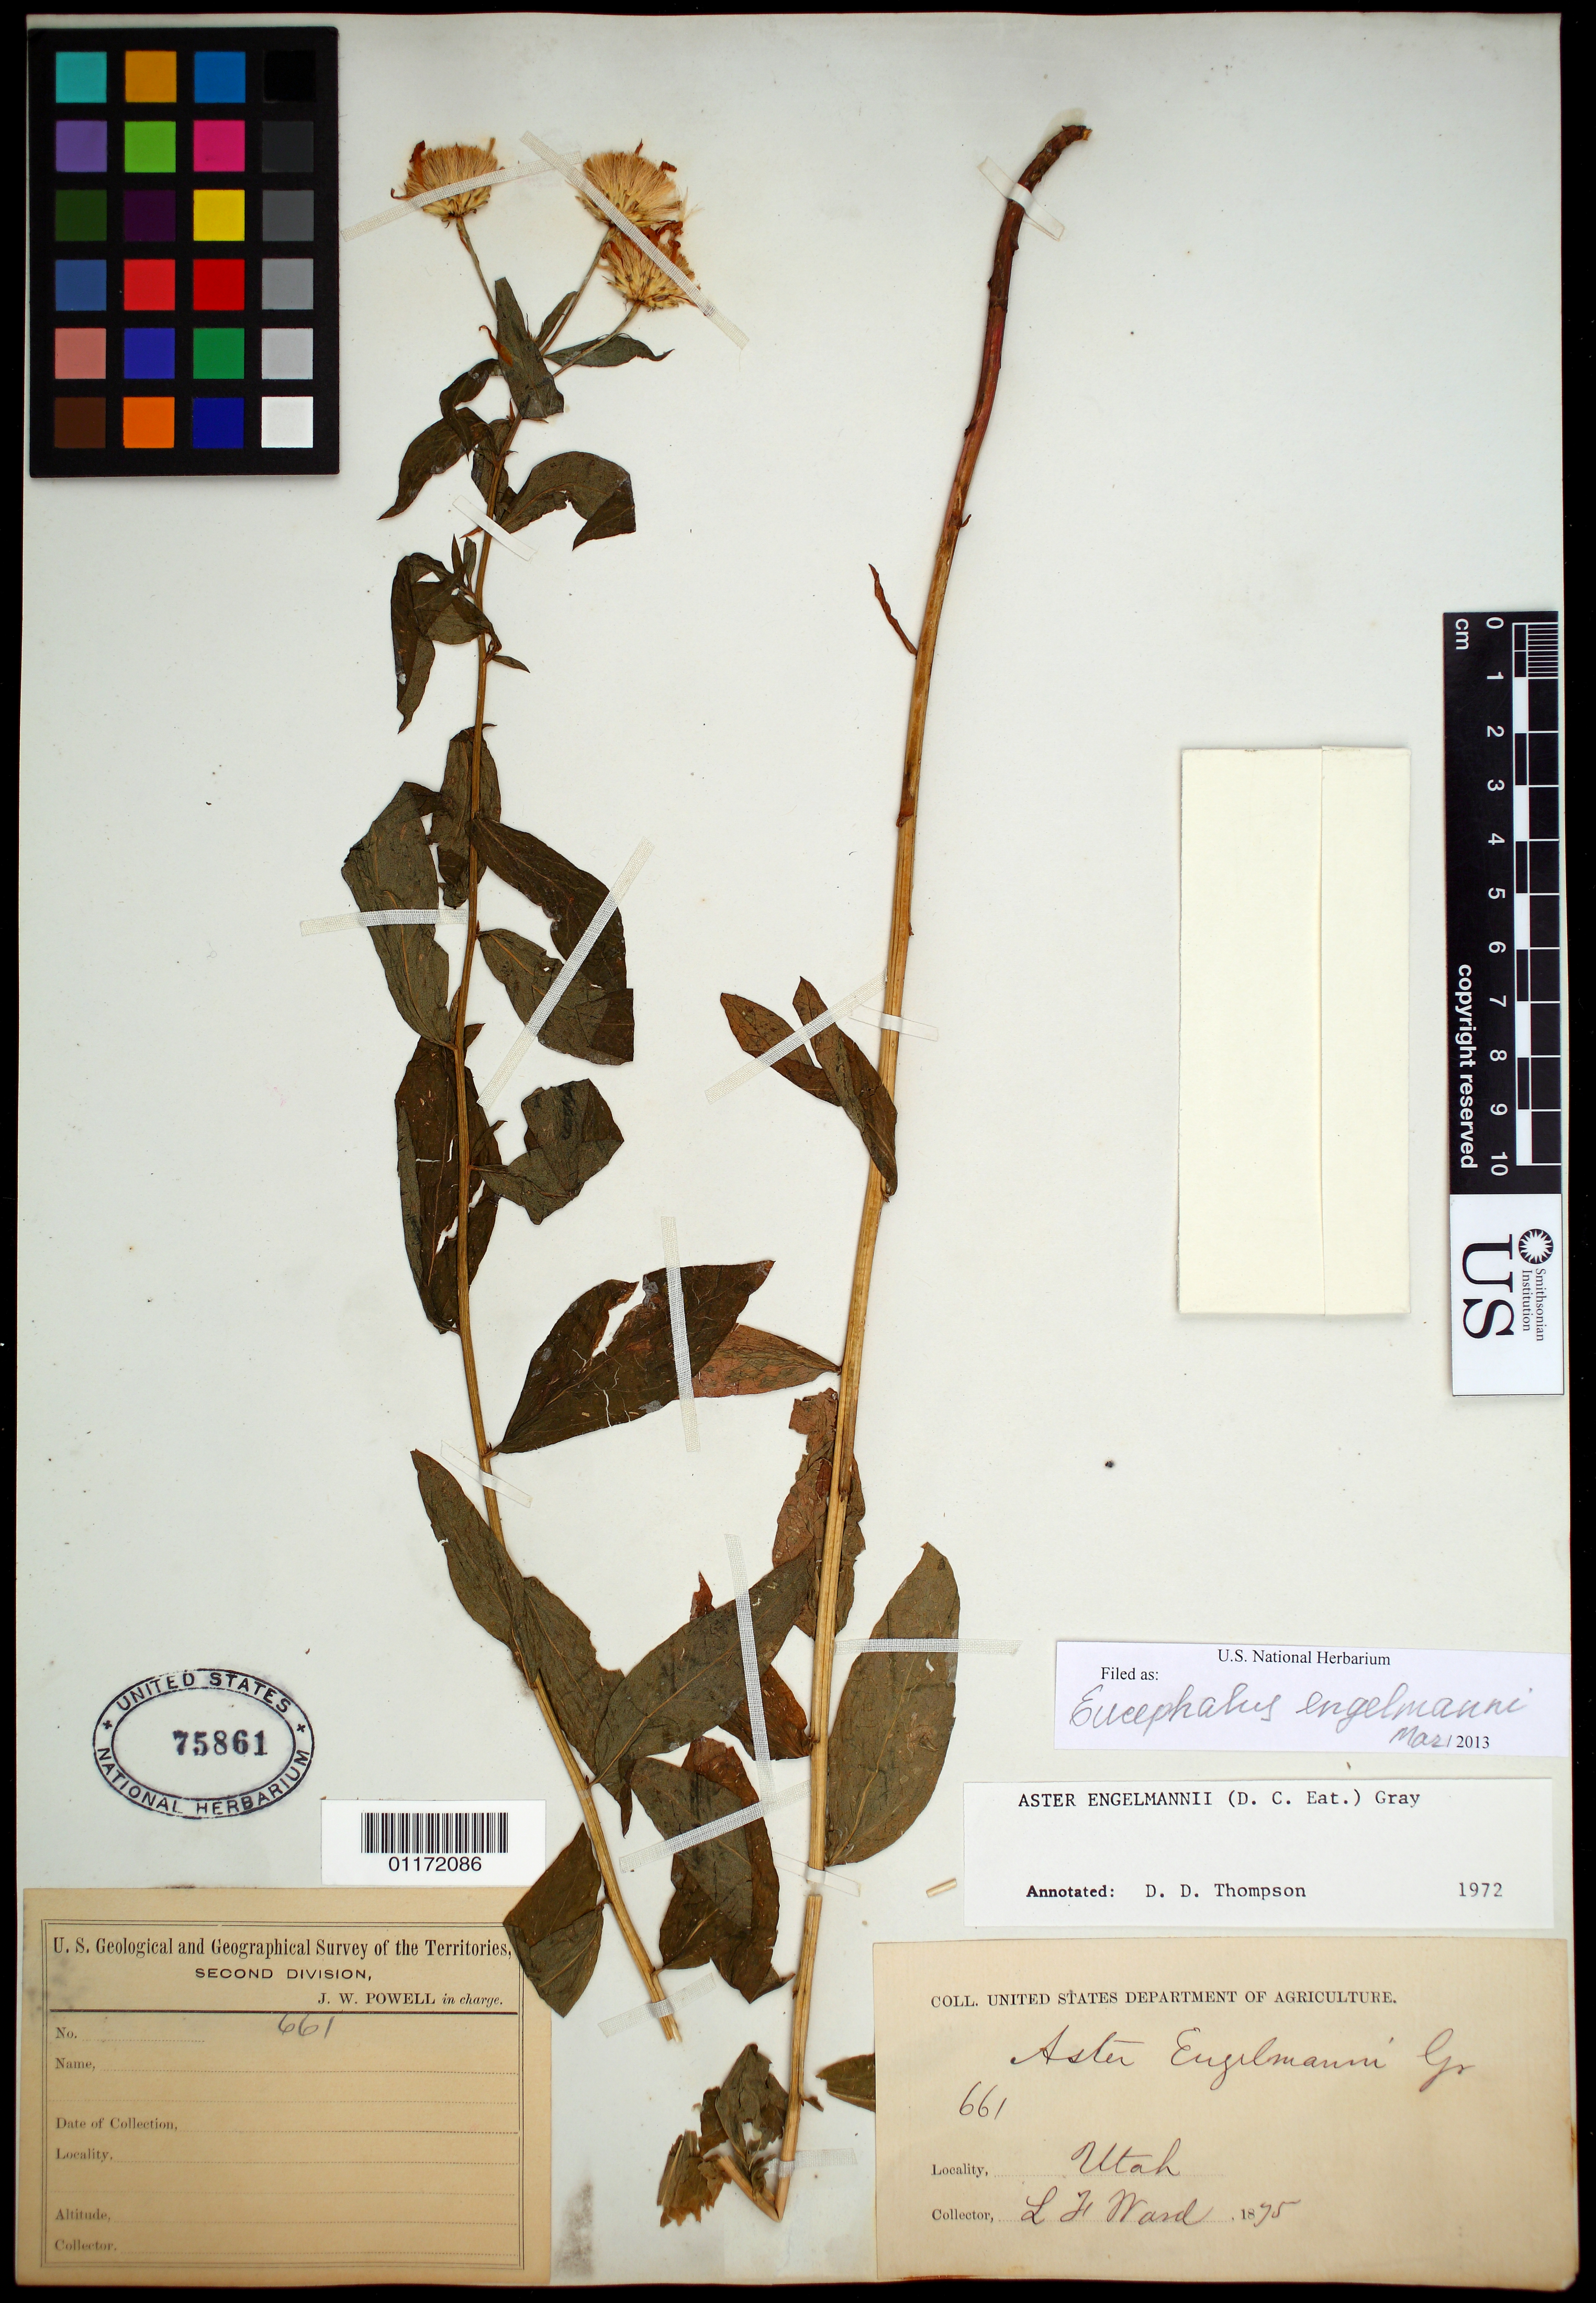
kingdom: Plantae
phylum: Tracheophyta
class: Magnoliopsida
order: Asterales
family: Asteraceae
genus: Eucephalus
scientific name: Eucephalus engelmannii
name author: (D.C. Eaton) Greene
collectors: L. F. Ward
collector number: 661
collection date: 1875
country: United States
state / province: Utah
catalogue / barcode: US 75861